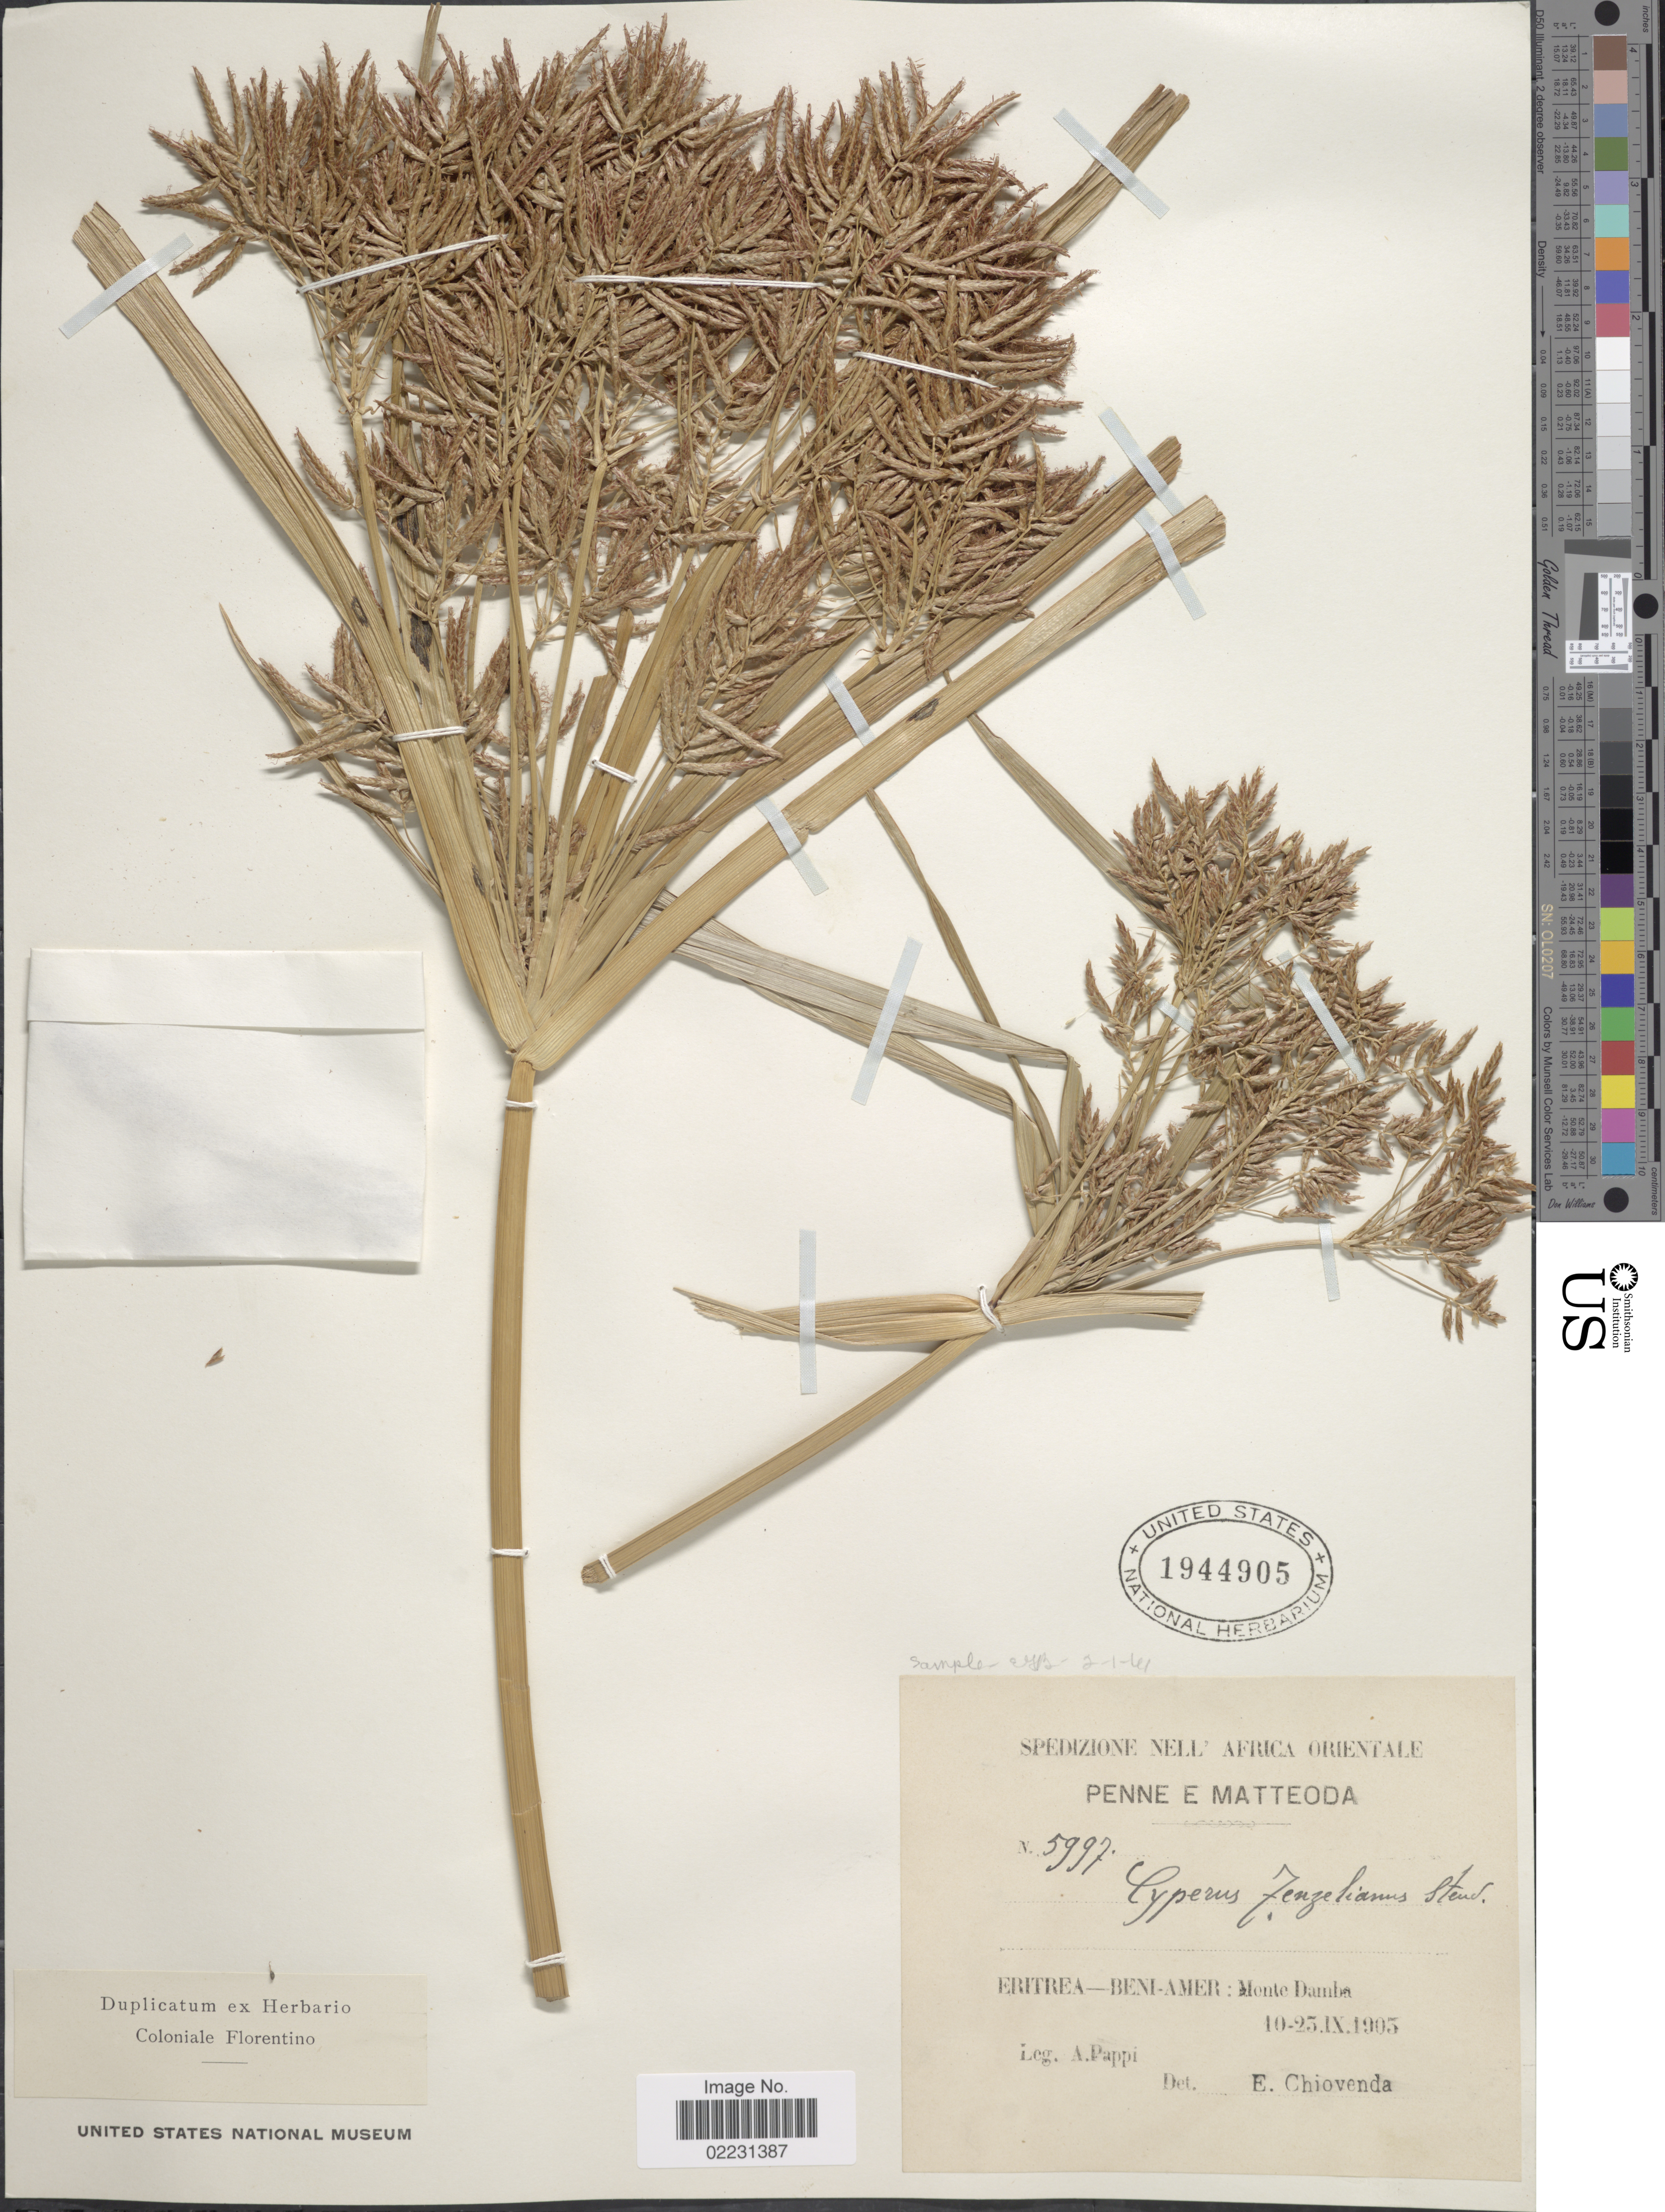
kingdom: Plantae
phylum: Tracheophyta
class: Liliopsida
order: Poales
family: Cyperaceae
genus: Cyperus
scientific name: Cyperus fenzelianus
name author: Steud.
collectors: A. Pappi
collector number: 5997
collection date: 1905-04-10/1905-04-25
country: Eritrea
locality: Eritea - Beni- Amer: Mente Damba.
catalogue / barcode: US 1944905